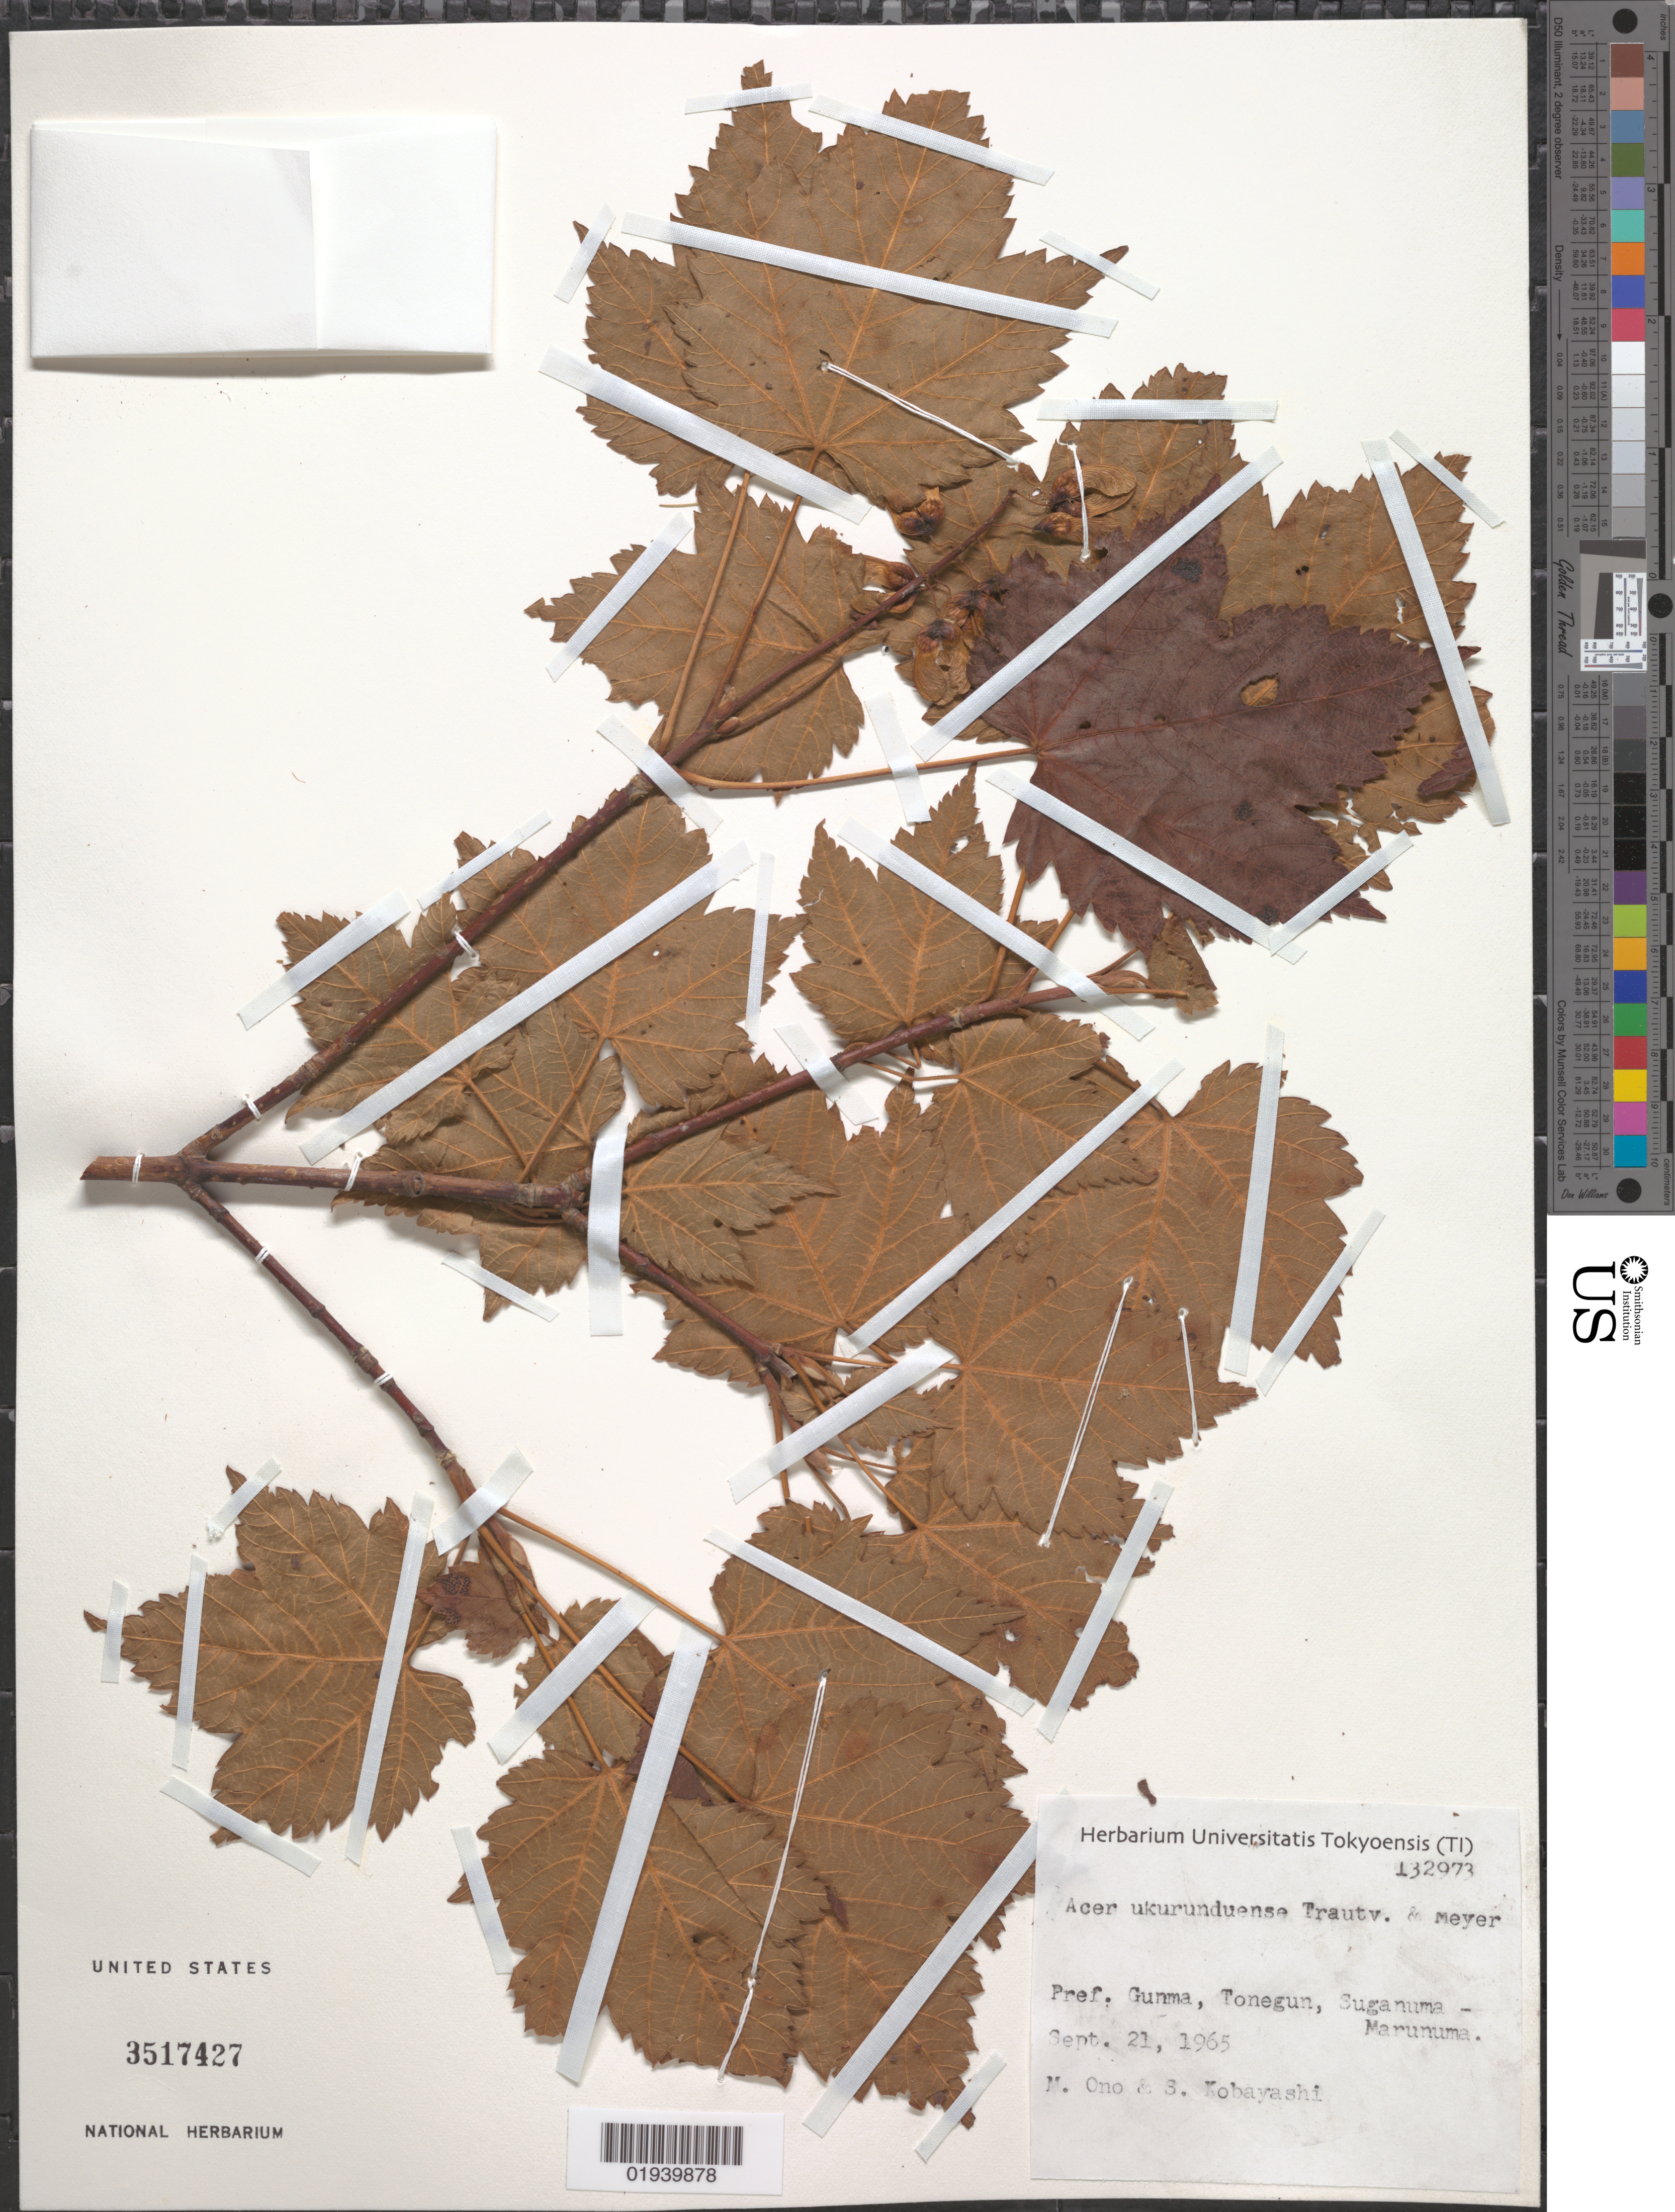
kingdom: Plantae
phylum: Tracheophyta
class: Magnoliopsida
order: Sapindales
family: Sapindaceae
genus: Acer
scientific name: Acer ukurunduense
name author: Trautv. & C.A. Mey.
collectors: M. Ono & S. Kobayashi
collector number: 132973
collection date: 1965-09-21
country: Japan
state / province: Gunma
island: Honshu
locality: Tonegun, Suganuma - Marunuma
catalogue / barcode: US 3517427